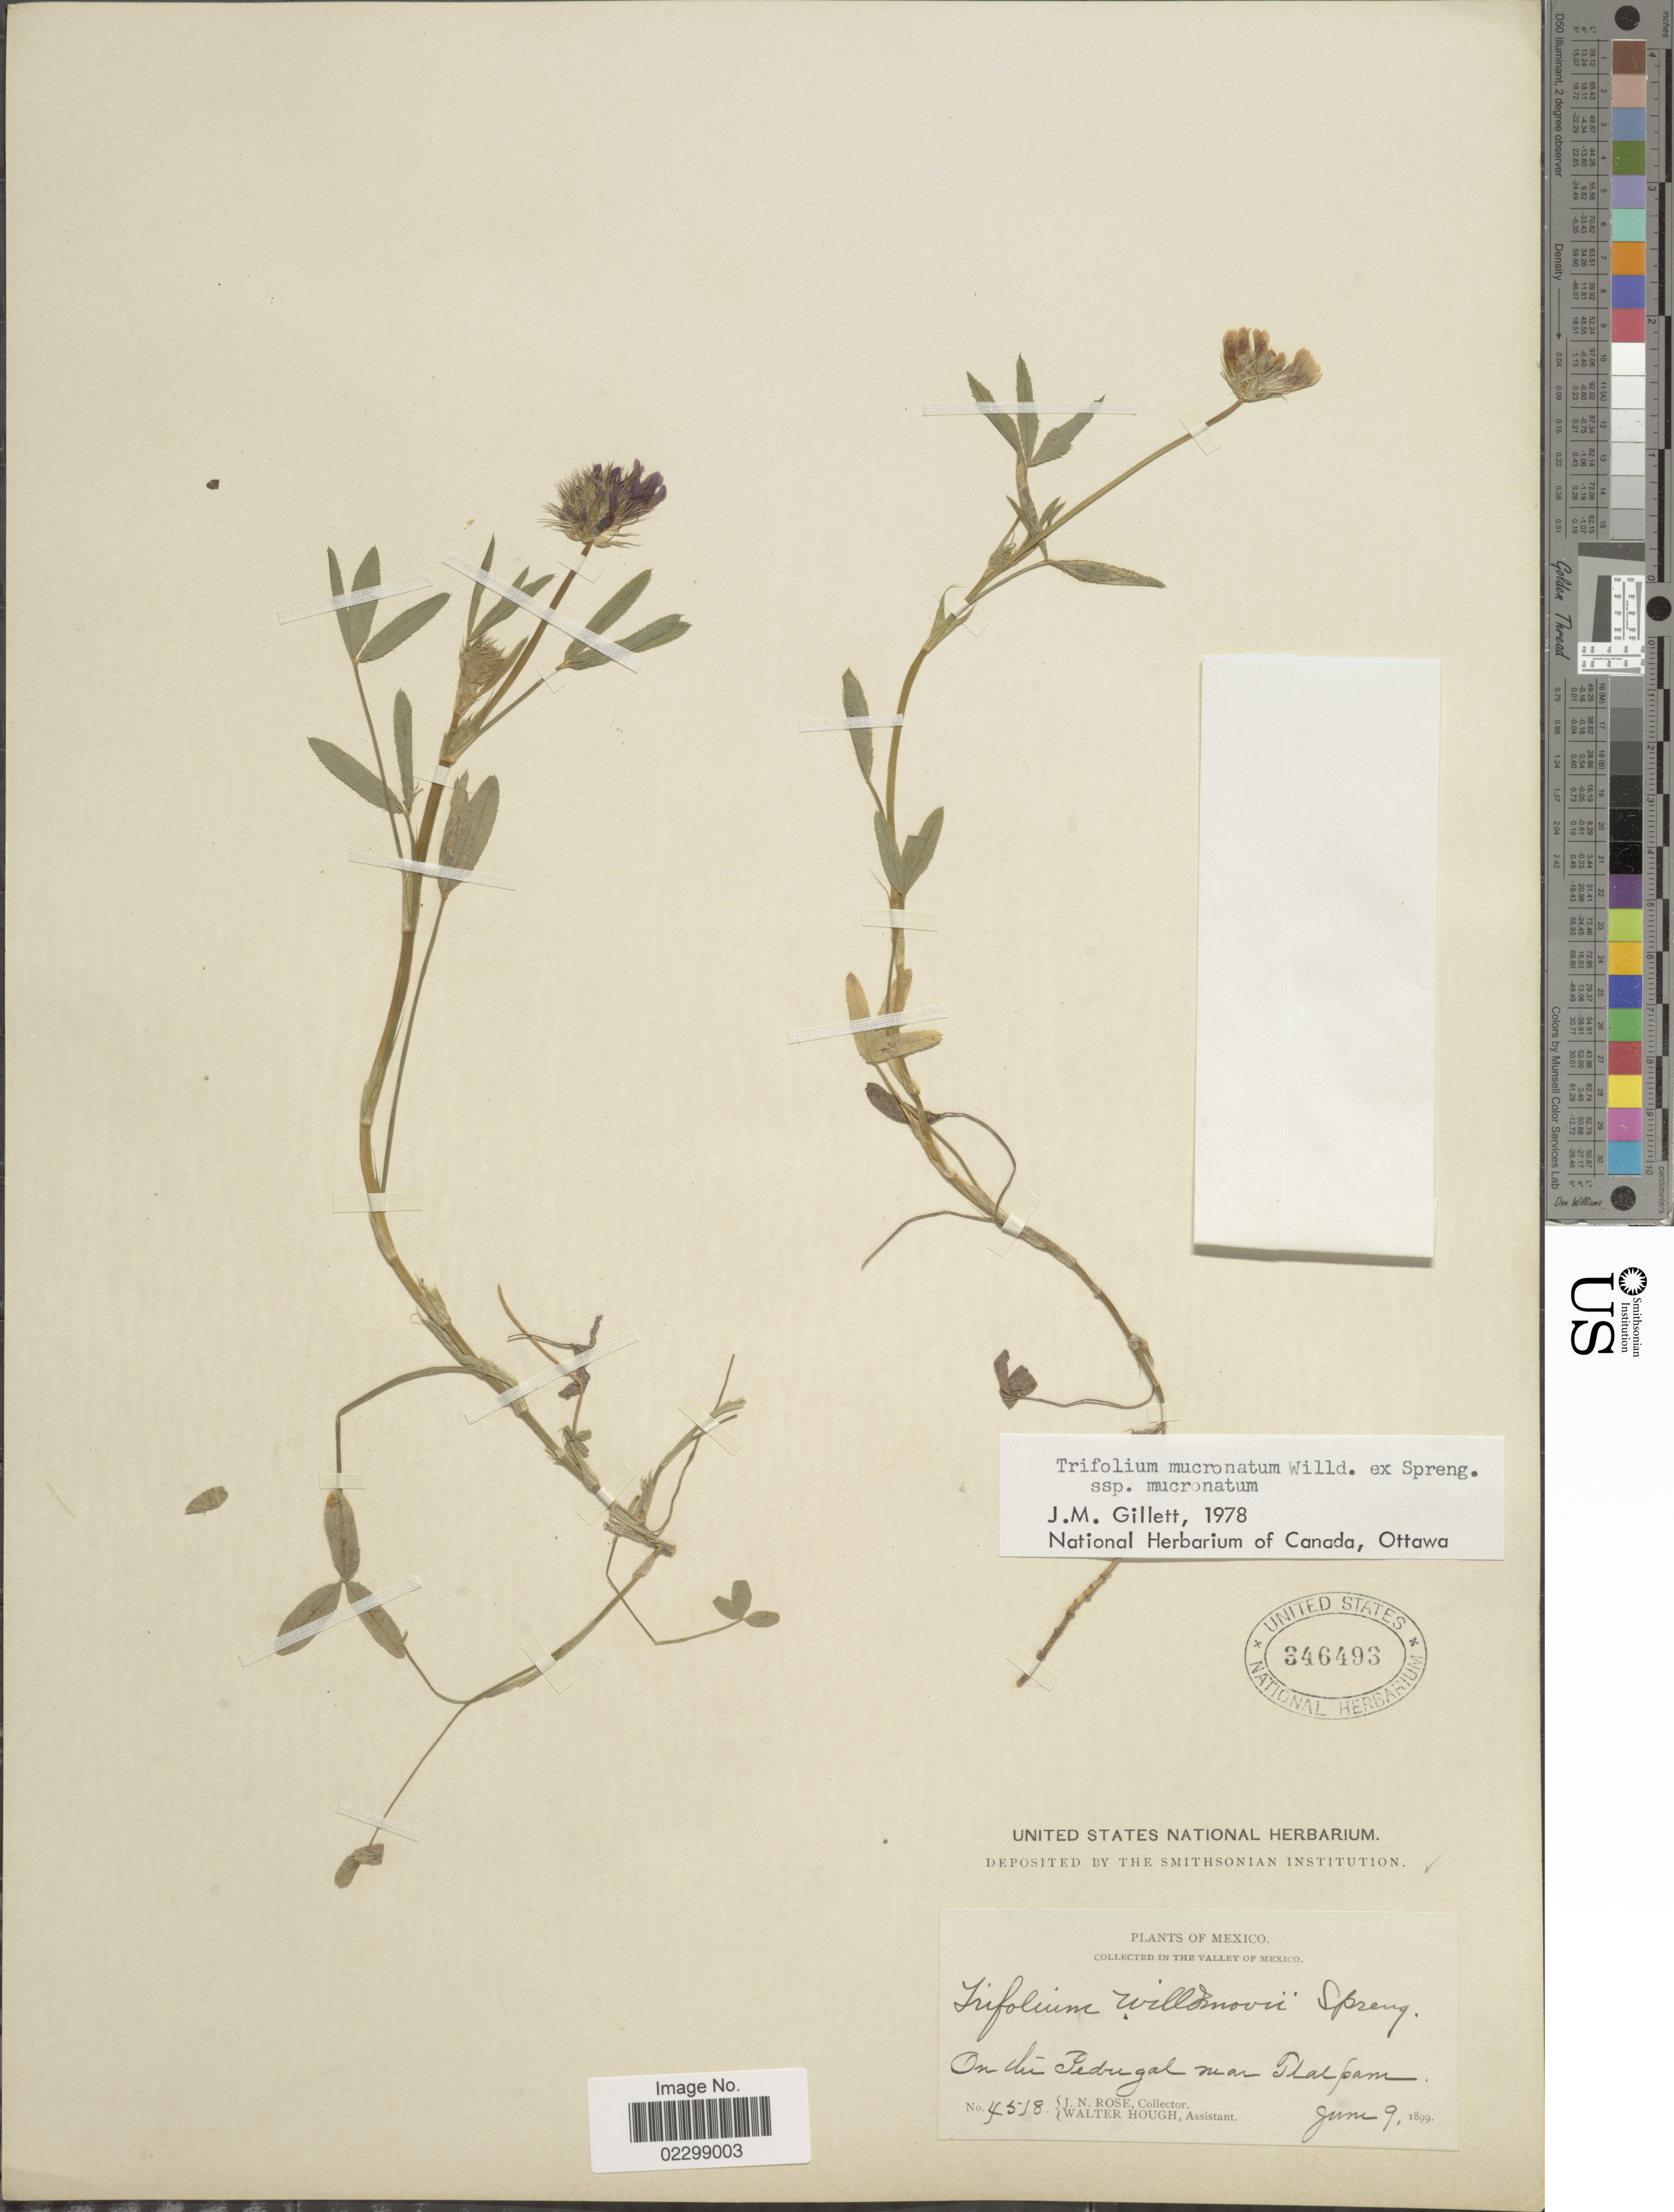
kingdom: Plantae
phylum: Tracheophyta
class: Magnoliopsida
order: Fabales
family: Fabaceae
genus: Trifolium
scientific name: Trifolium mucronatum subsp. mucronatum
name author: Willd. ex Spreng.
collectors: J. N. Rose & W. Hough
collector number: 4518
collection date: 1899-06-09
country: Mexico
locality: In the valley of Mexico, on the Pedregal near Tlalpam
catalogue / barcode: US 346493